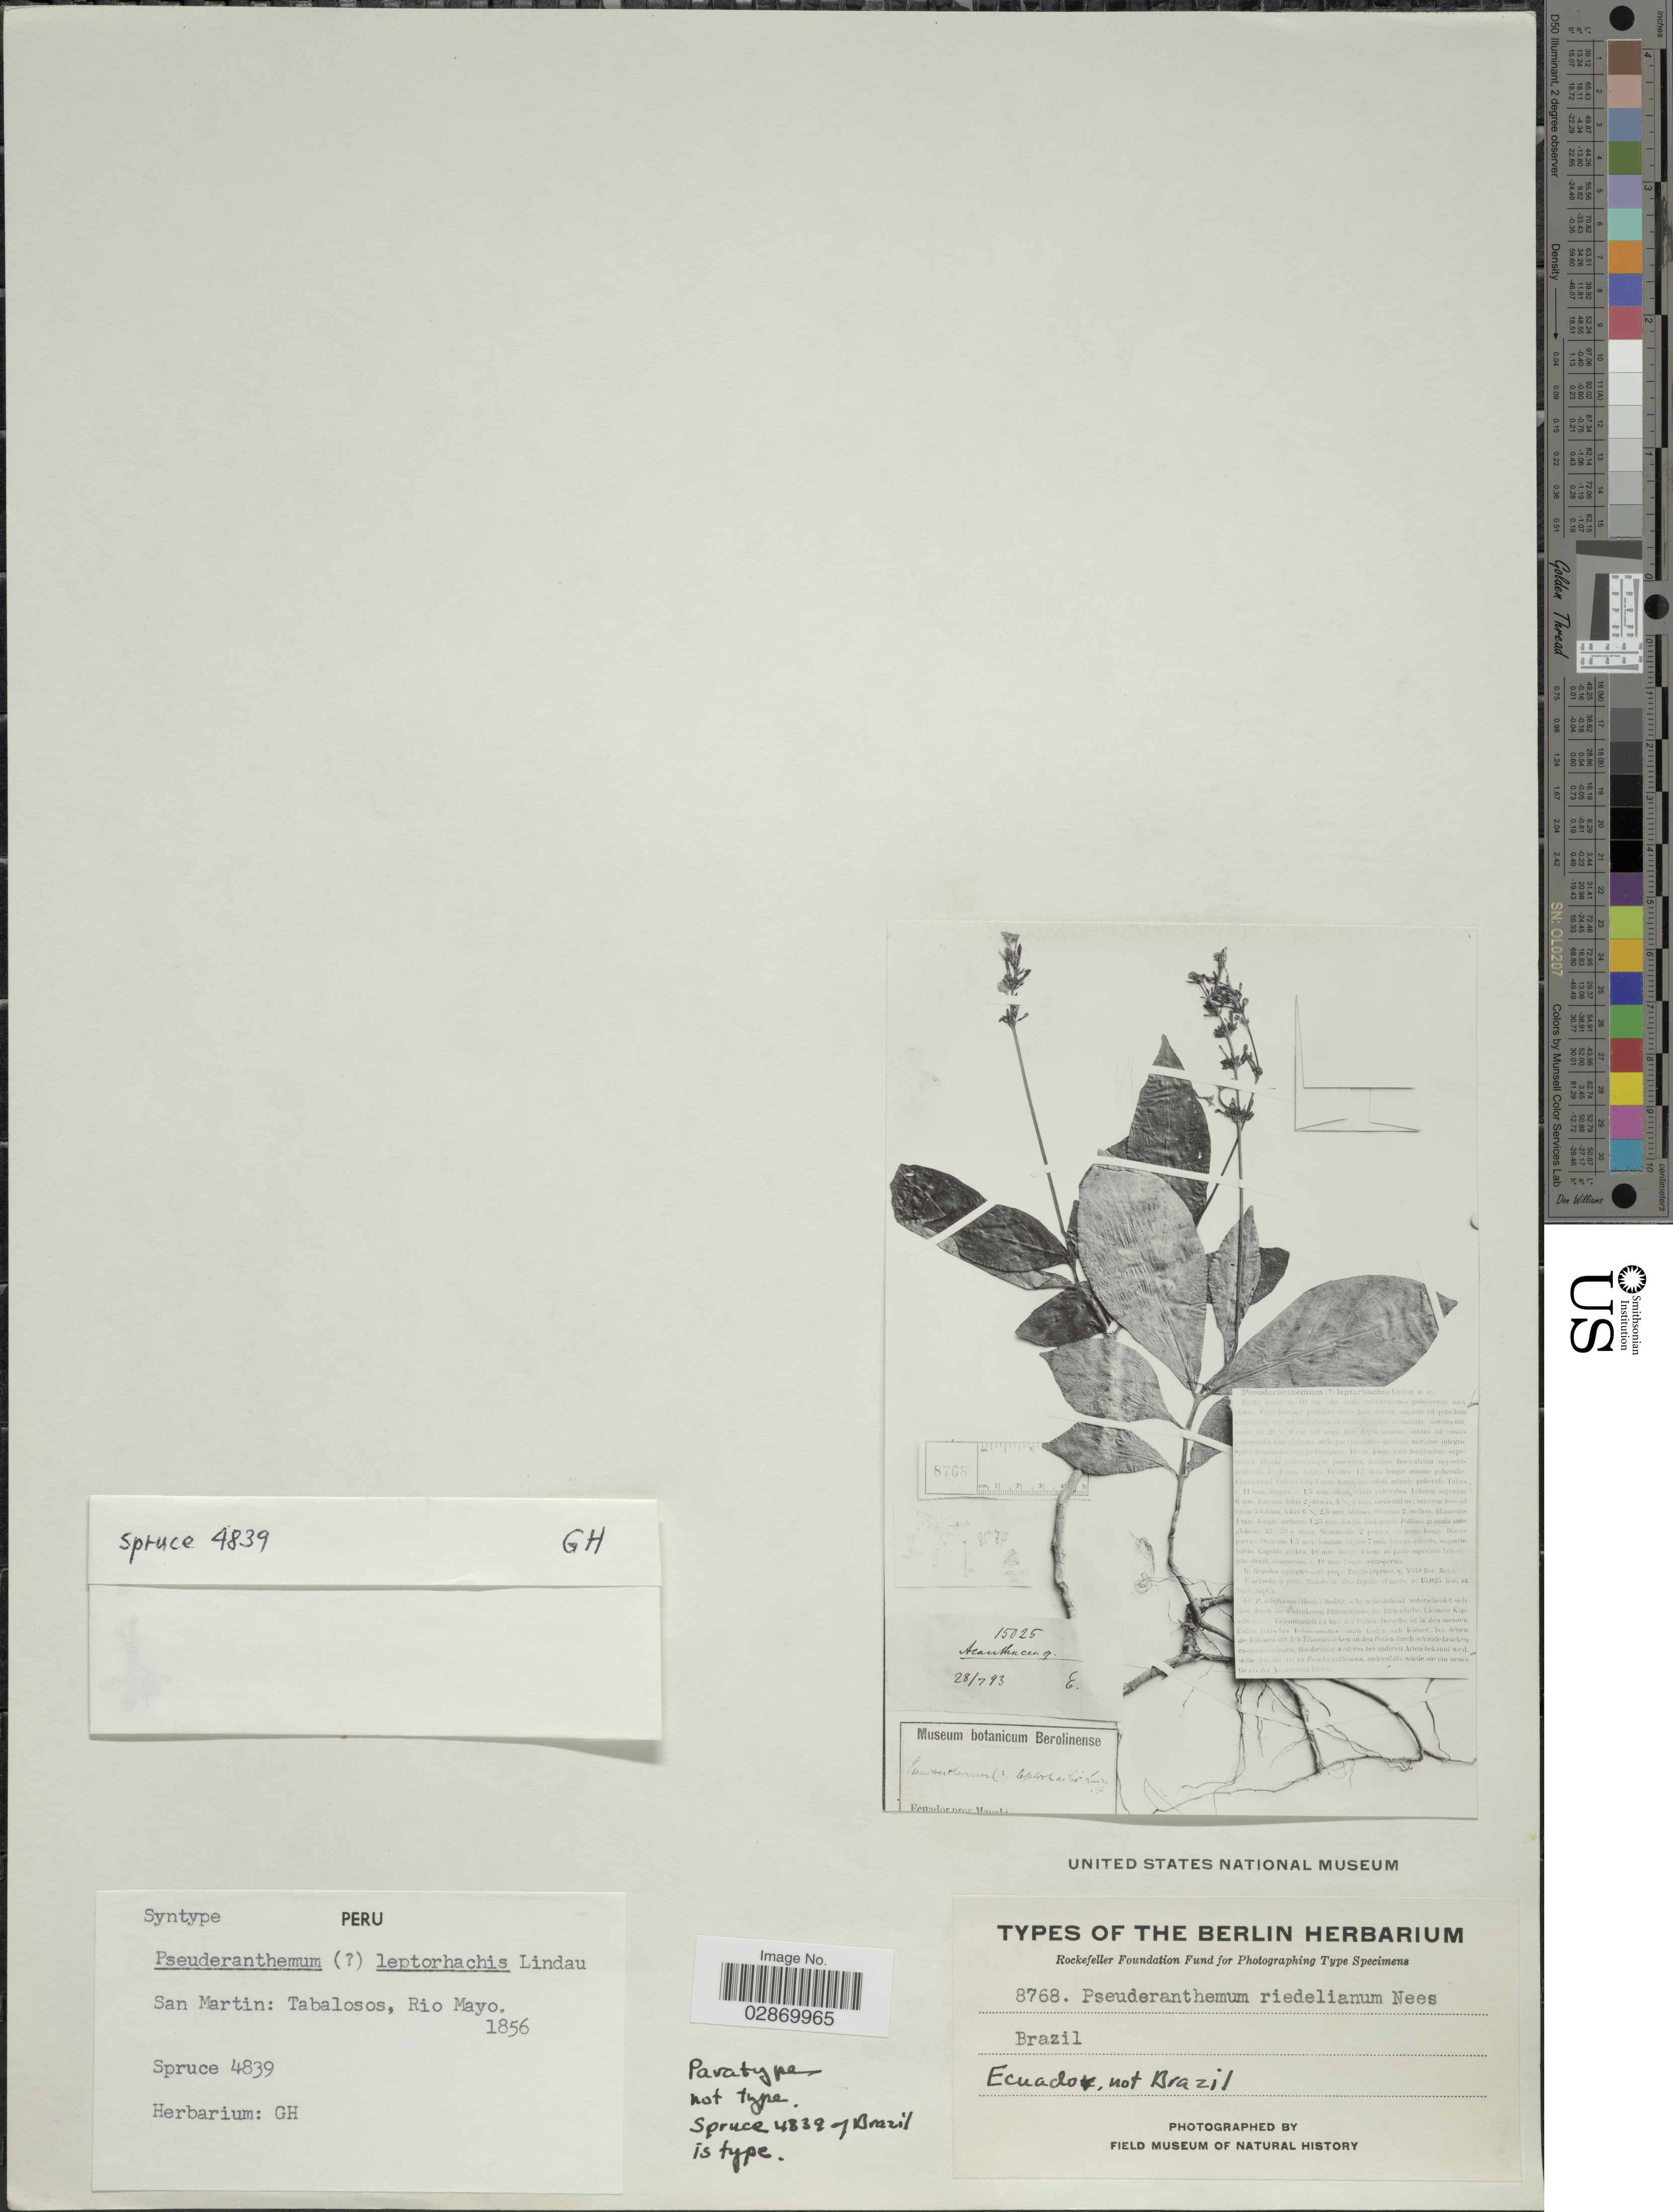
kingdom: Plantae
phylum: Tracheophyta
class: Magnoliopsida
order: Lamiales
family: Acanthaceae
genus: Pseuderanthemum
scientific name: Pseuderanthemum leptorhachis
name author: Lindau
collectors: -. Spruce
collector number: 4839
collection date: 1856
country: Peru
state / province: San Martín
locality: Tabalosos, Rio Mayo.